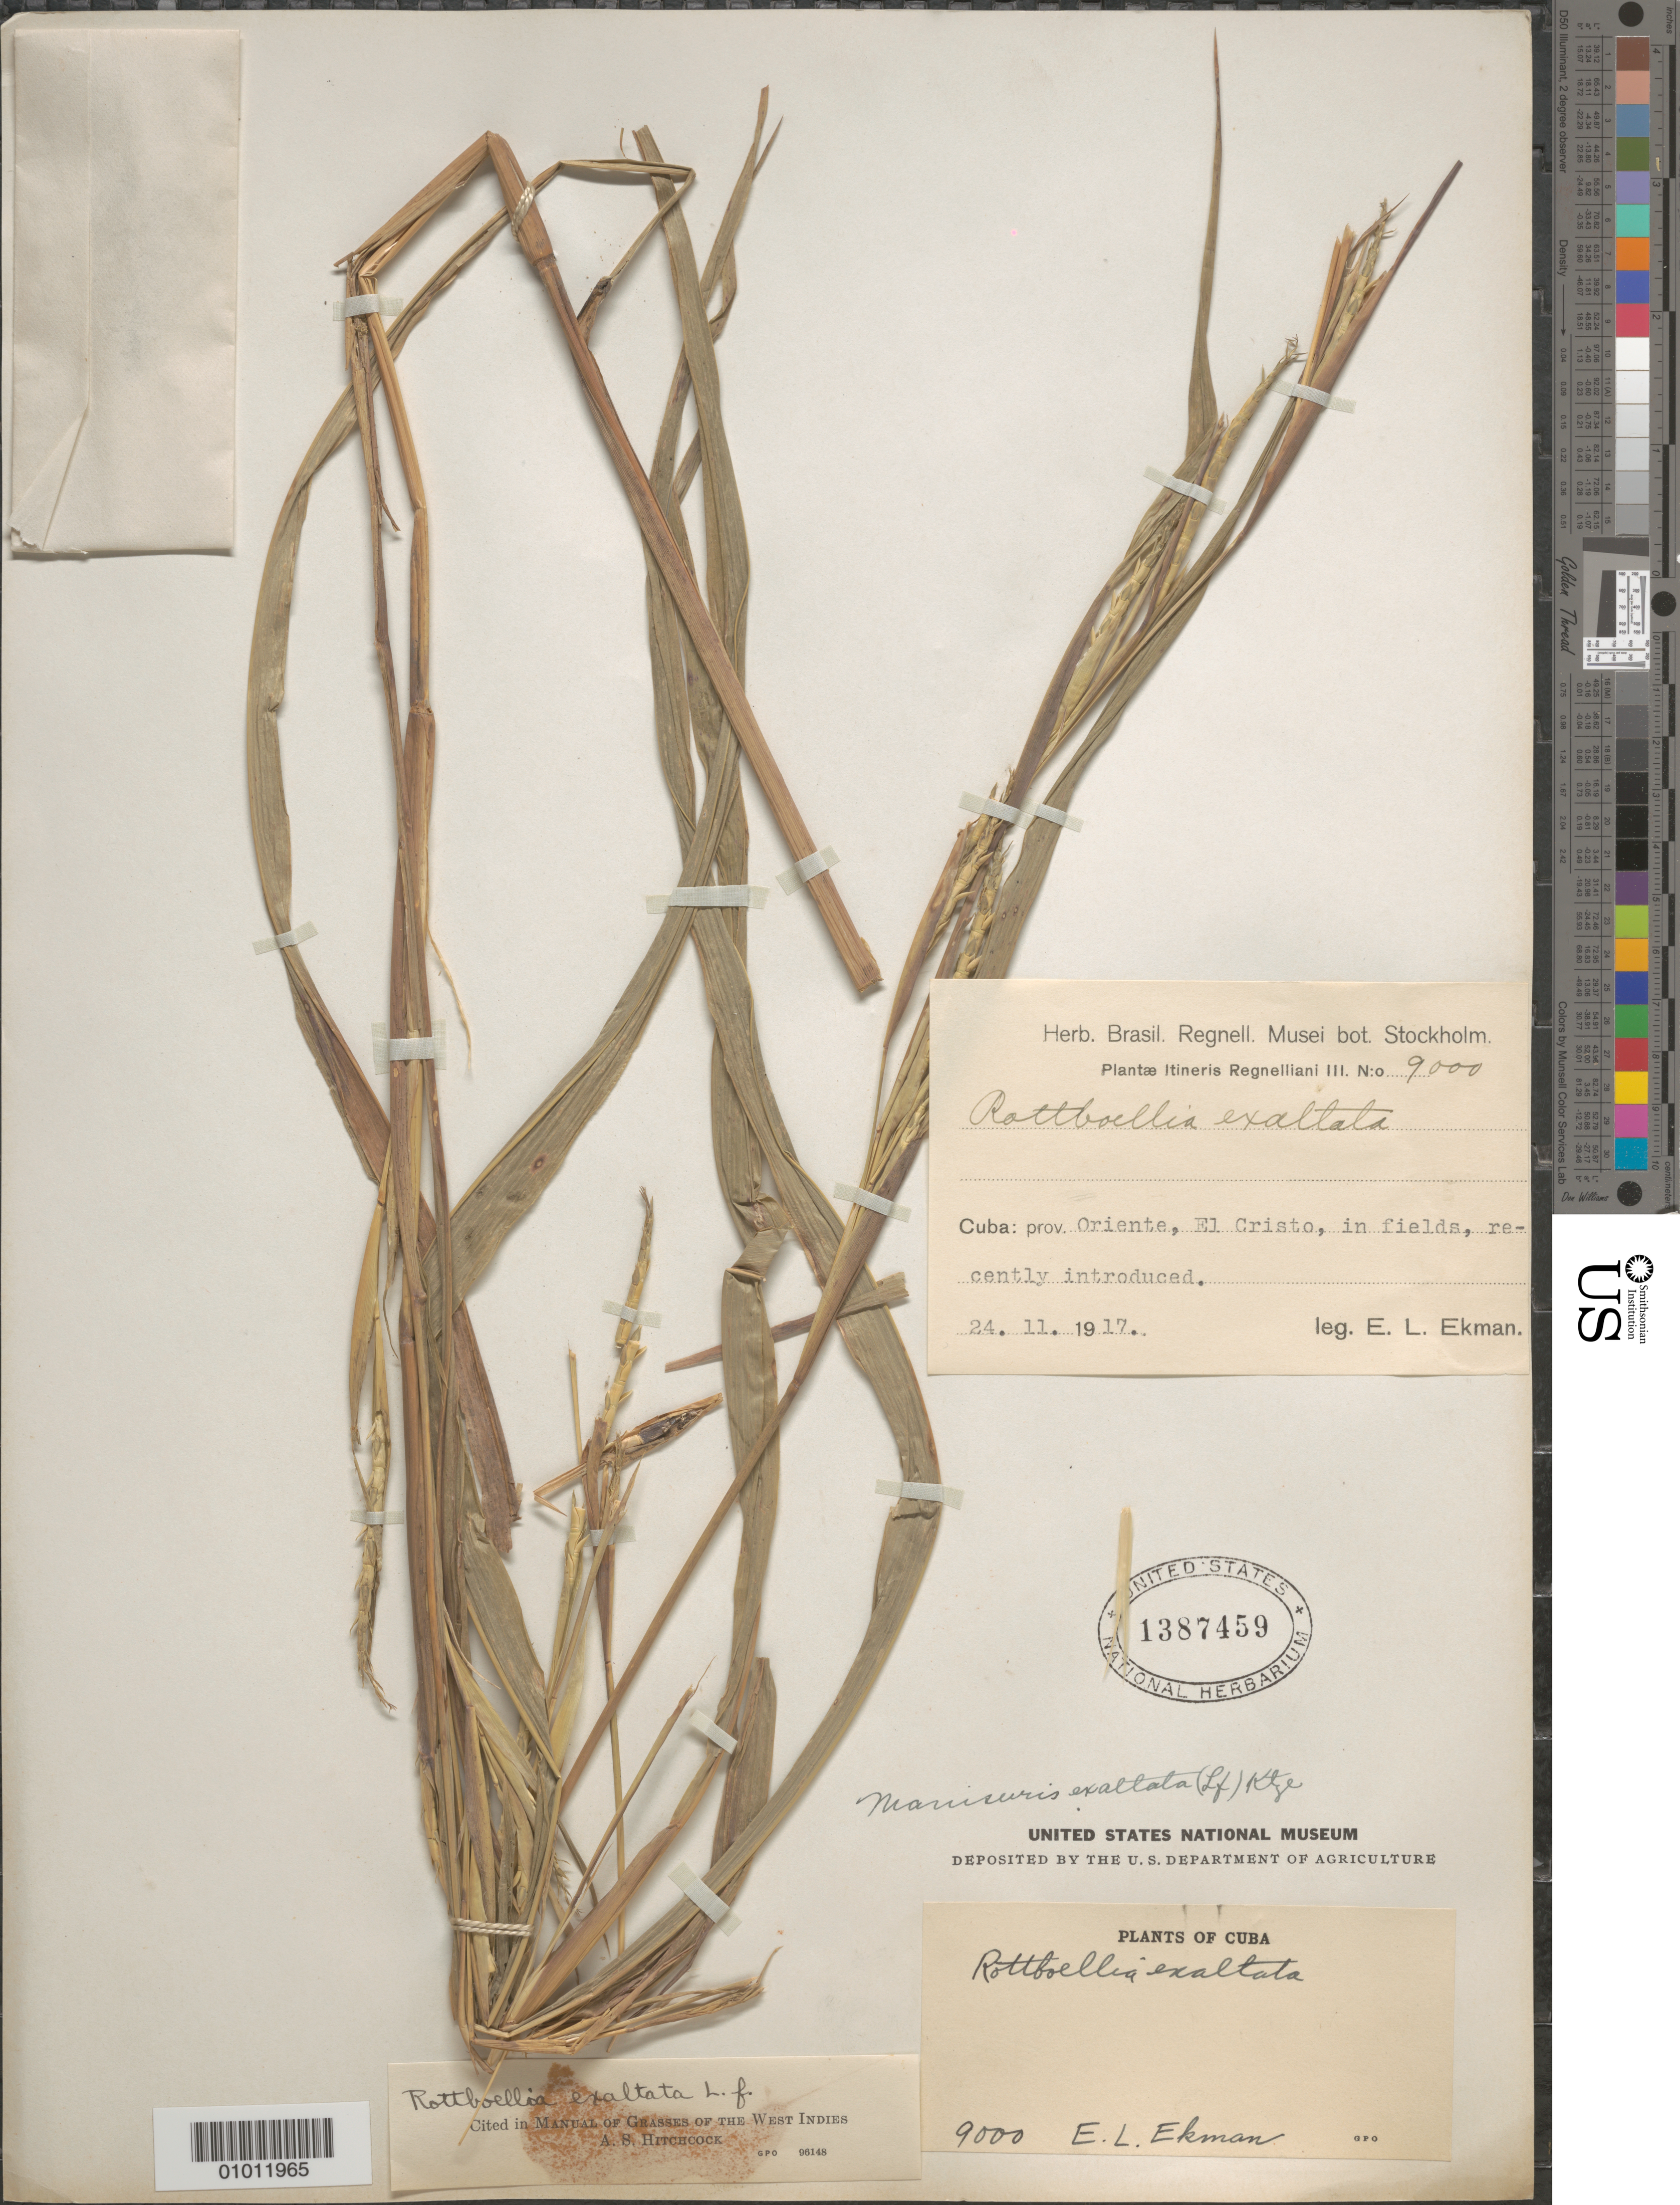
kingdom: Plantae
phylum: Tracheophyta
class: Liliopsida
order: Poales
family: Poaceae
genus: Rottboellia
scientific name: Rottboellia exaltata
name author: L. f.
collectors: E. L. Ekman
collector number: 9000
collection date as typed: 24 Nov 1917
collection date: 1917-11-24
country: Cuba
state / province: Oriente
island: Cuba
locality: El Cristo, in fields recently introduced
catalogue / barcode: US 1387459